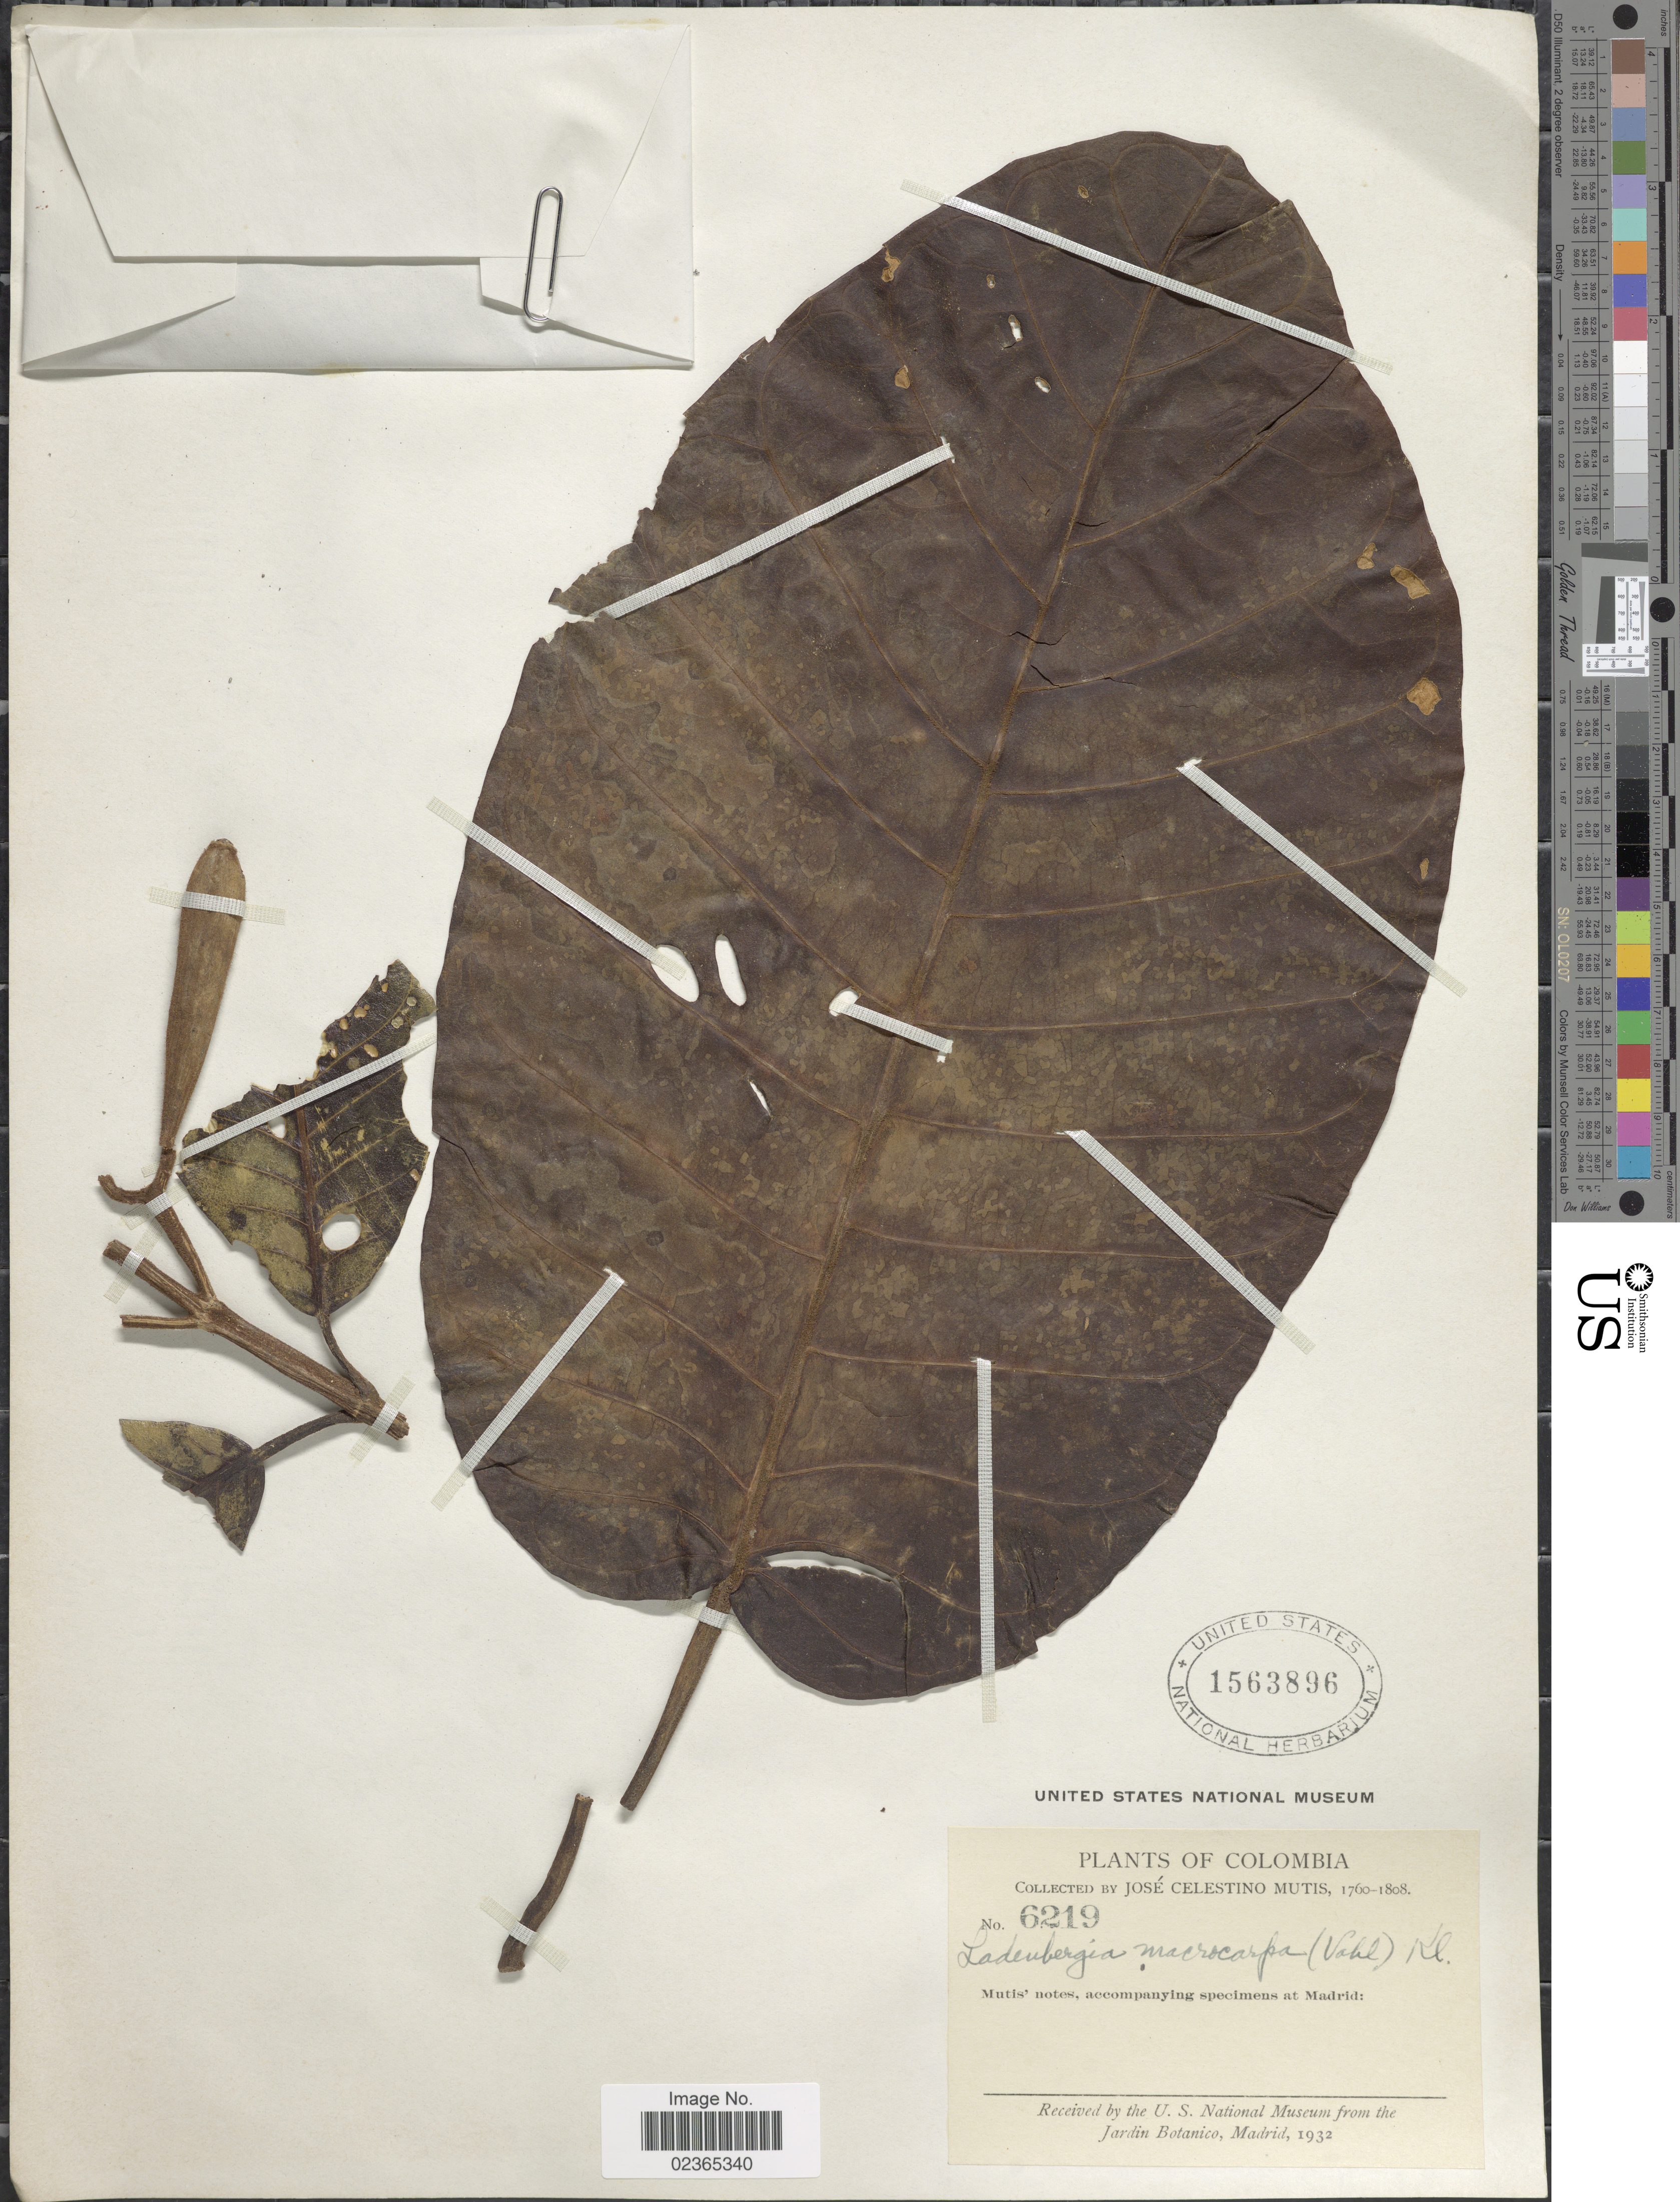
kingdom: Plantae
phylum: Tracheophyta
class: Magnoliopsida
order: Gentianales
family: Rubiaceae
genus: Ladenbergia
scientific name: Ladenbergia macrocarpa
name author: (Vahl) Klotzsch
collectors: J. C. B. Mutis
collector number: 6219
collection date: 1760/1808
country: Colombia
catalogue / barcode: US 1563896